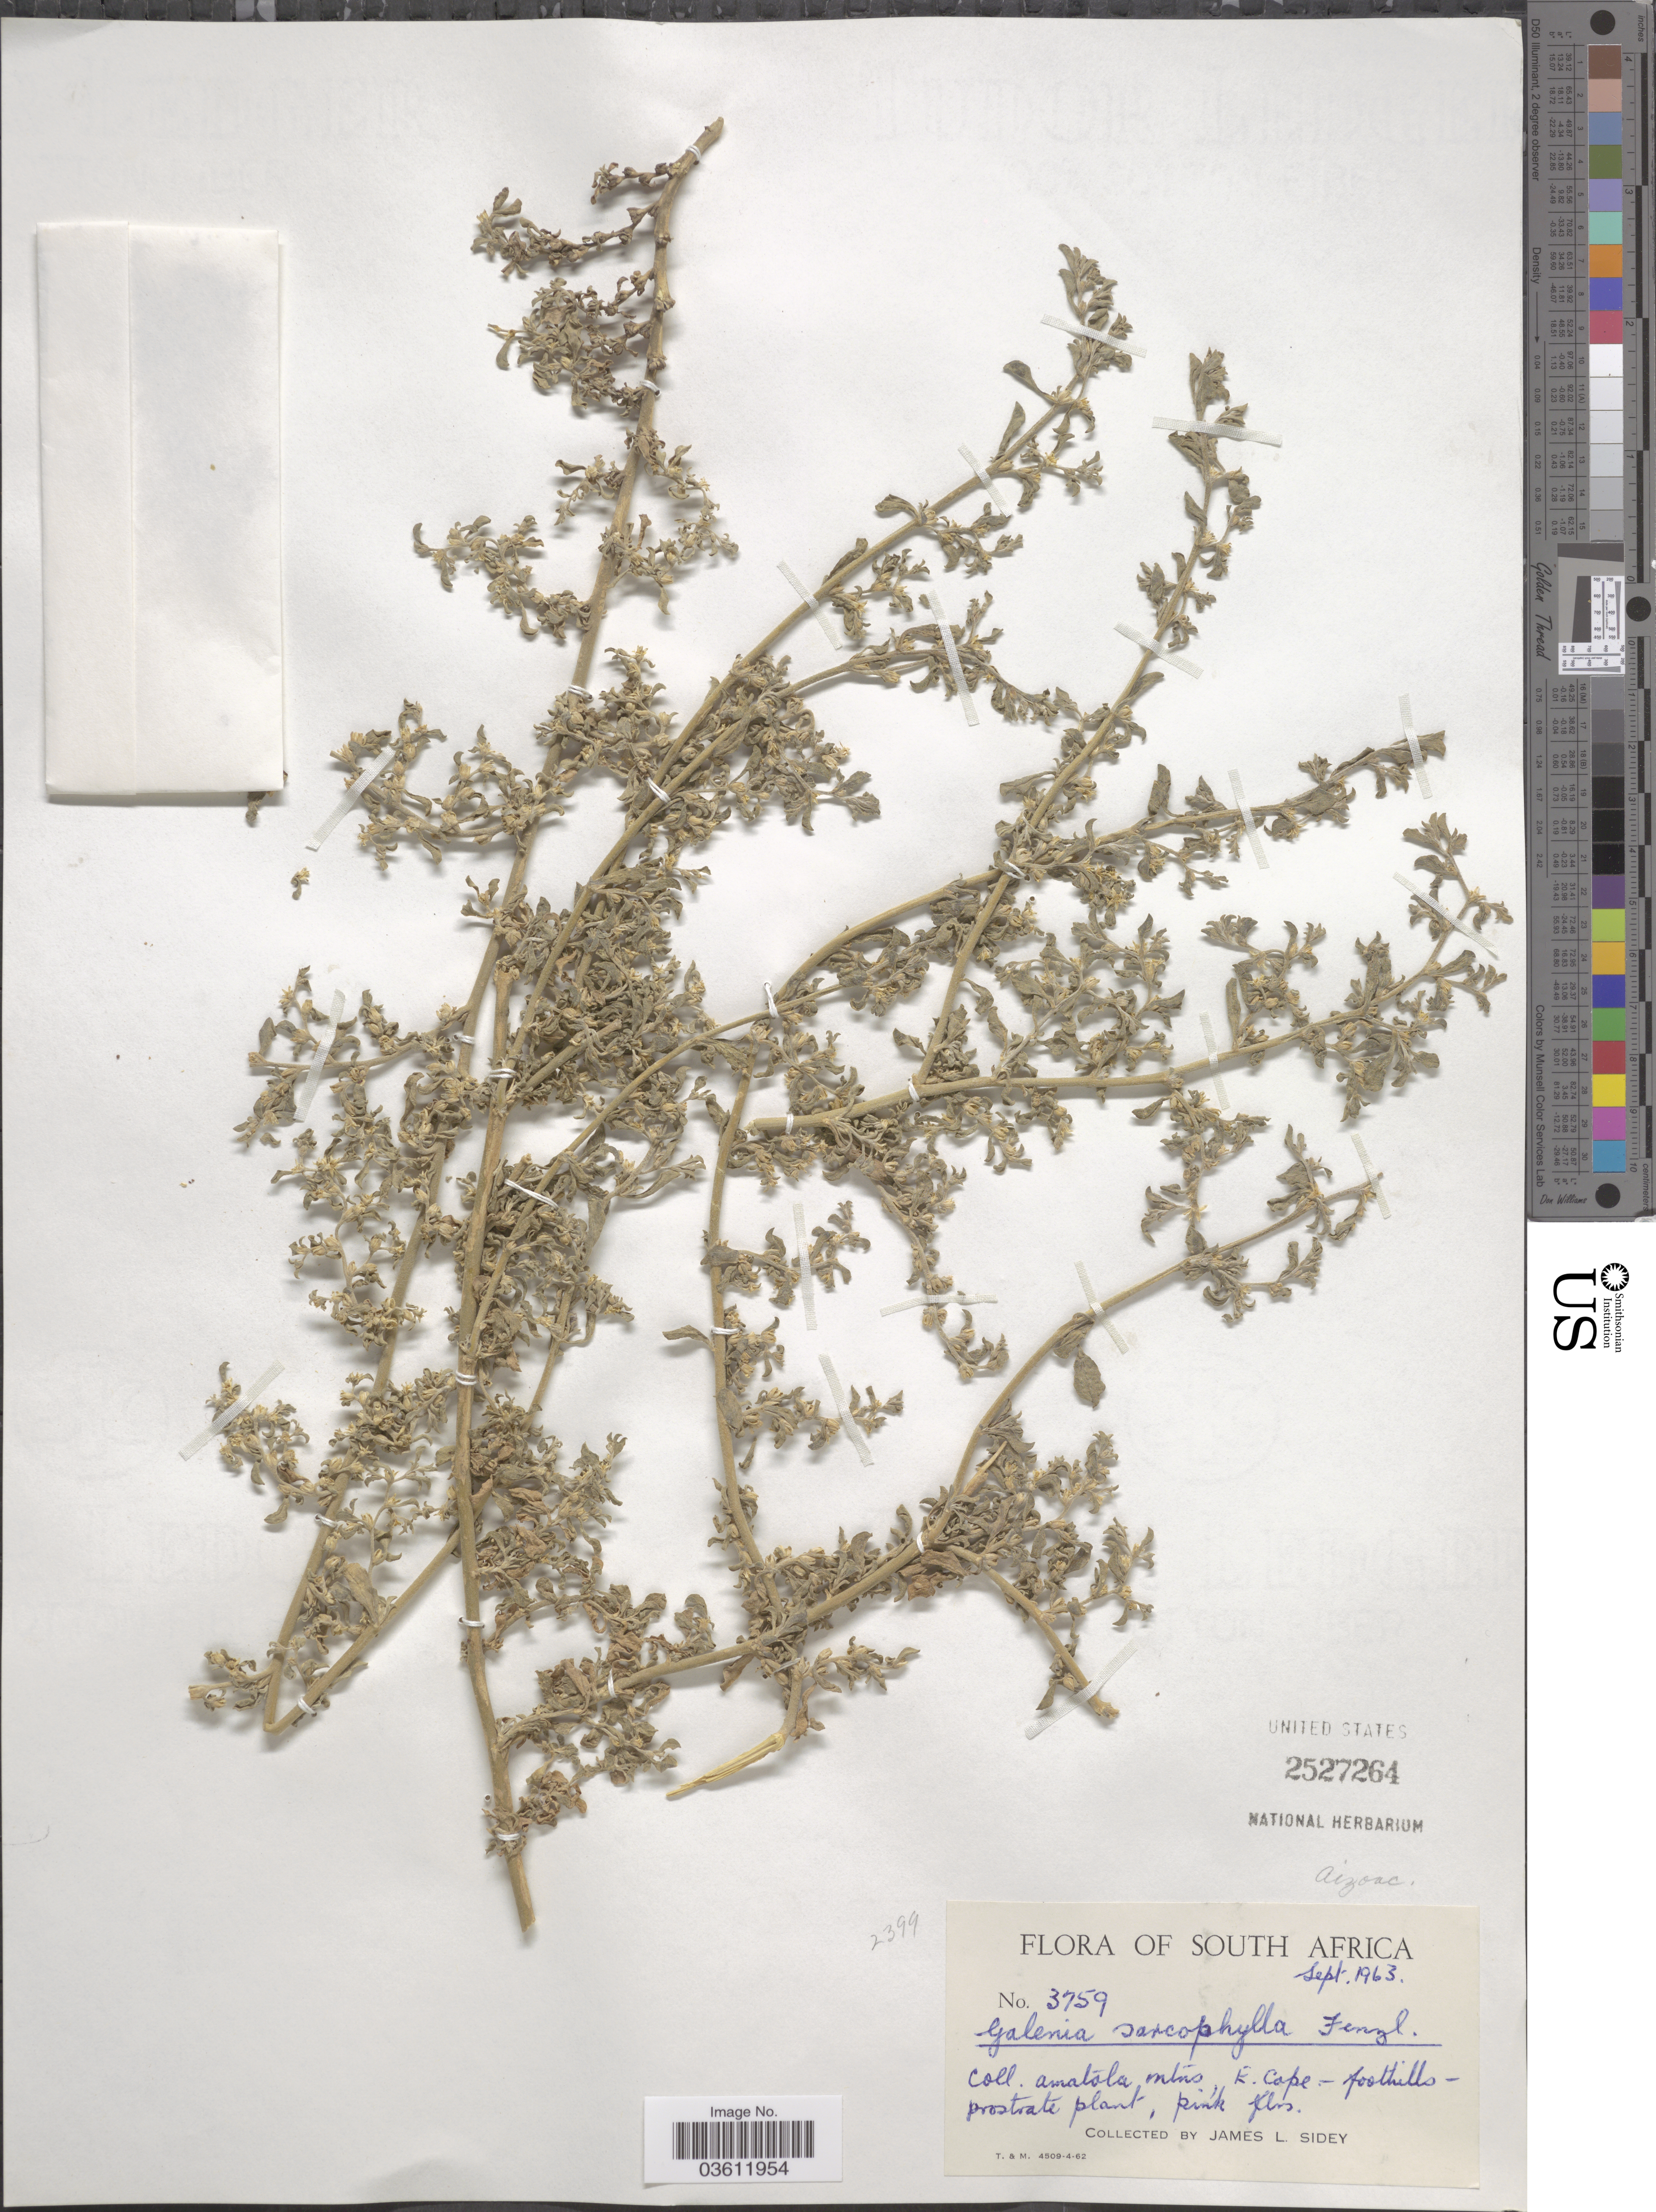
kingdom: Plantae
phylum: Tracheophyta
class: Magnoliopsida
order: Caryophyllales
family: Aizoaceae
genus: Aizoon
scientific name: Aizoon sarcophyllum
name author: (Fenzl ex Sond.) Klak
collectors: J. L. Sidey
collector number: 3759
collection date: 1963-09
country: South Africa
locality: Coll. Amatola mtns., E. Cape.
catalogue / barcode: US 2527264